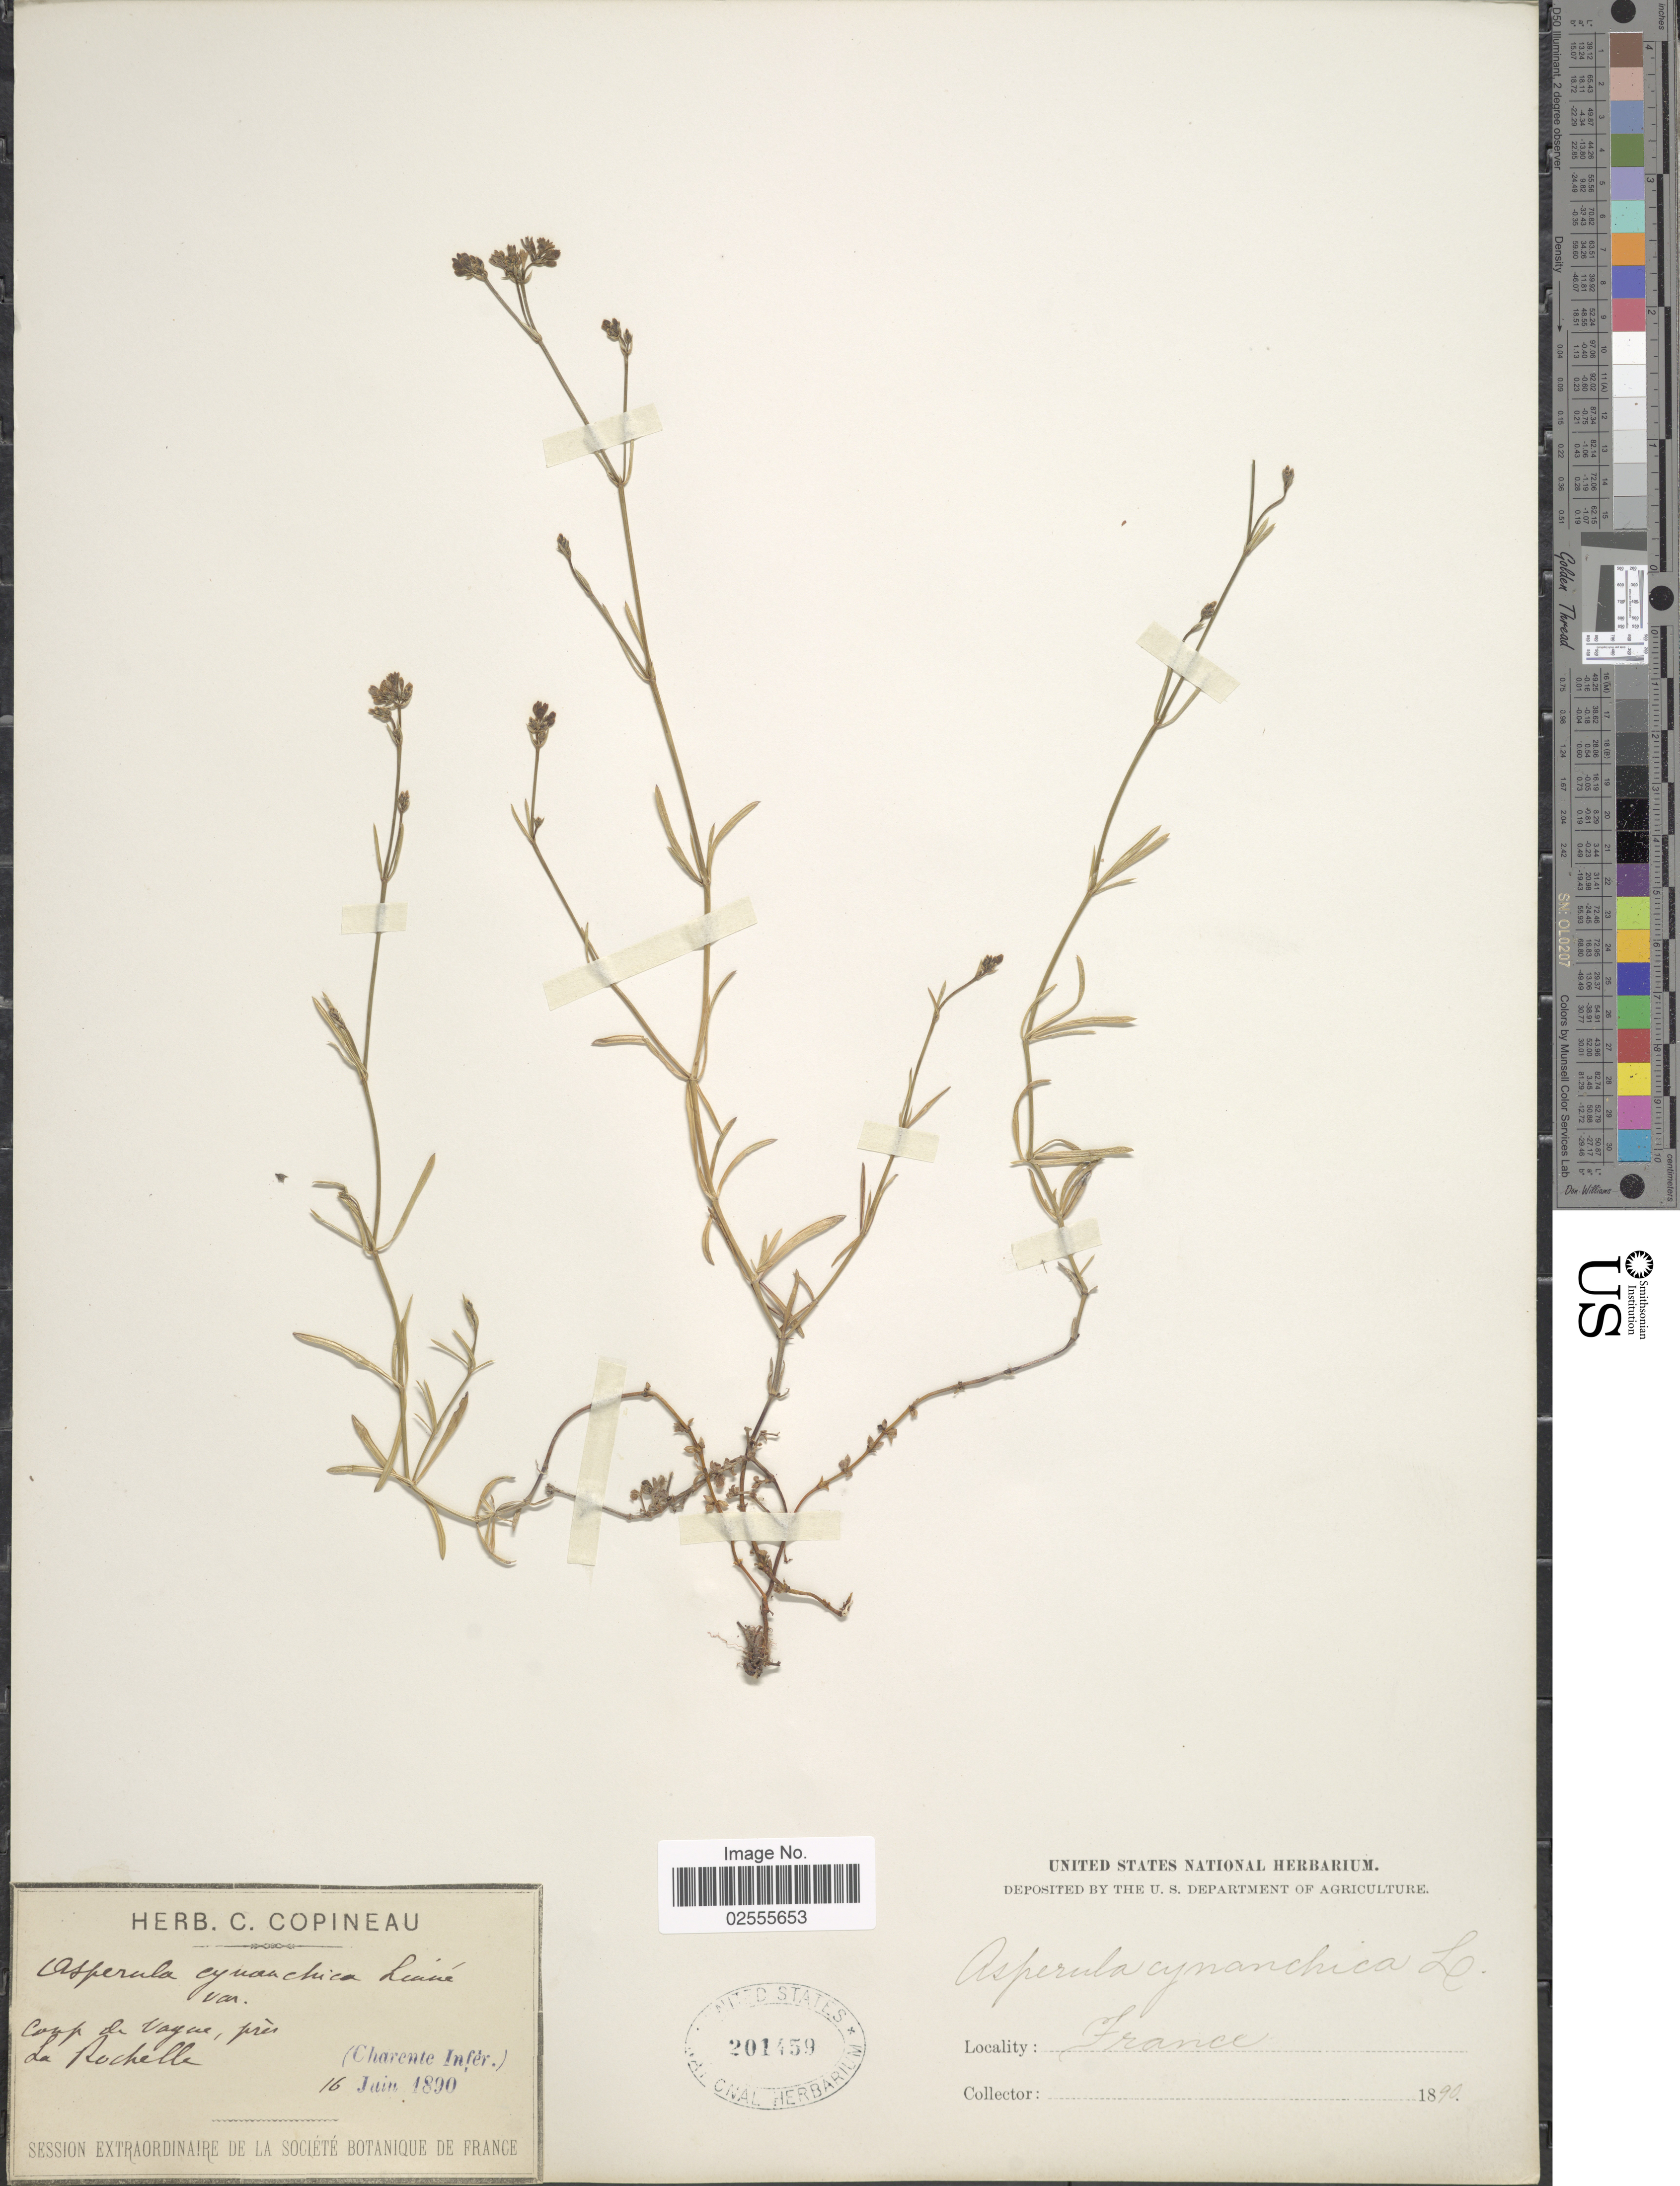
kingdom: Plantae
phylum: Tracheophyta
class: Magnoliopsida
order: Gentianales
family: Rubiaceae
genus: Asperula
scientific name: Asperula cynanchica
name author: L.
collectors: ex herb. C. Copineau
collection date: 1890-06-16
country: France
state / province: Nouvelle-Aquitaine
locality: Coup de Vague, près La Rochelle (Charente Infér.)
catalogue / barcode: US 201459